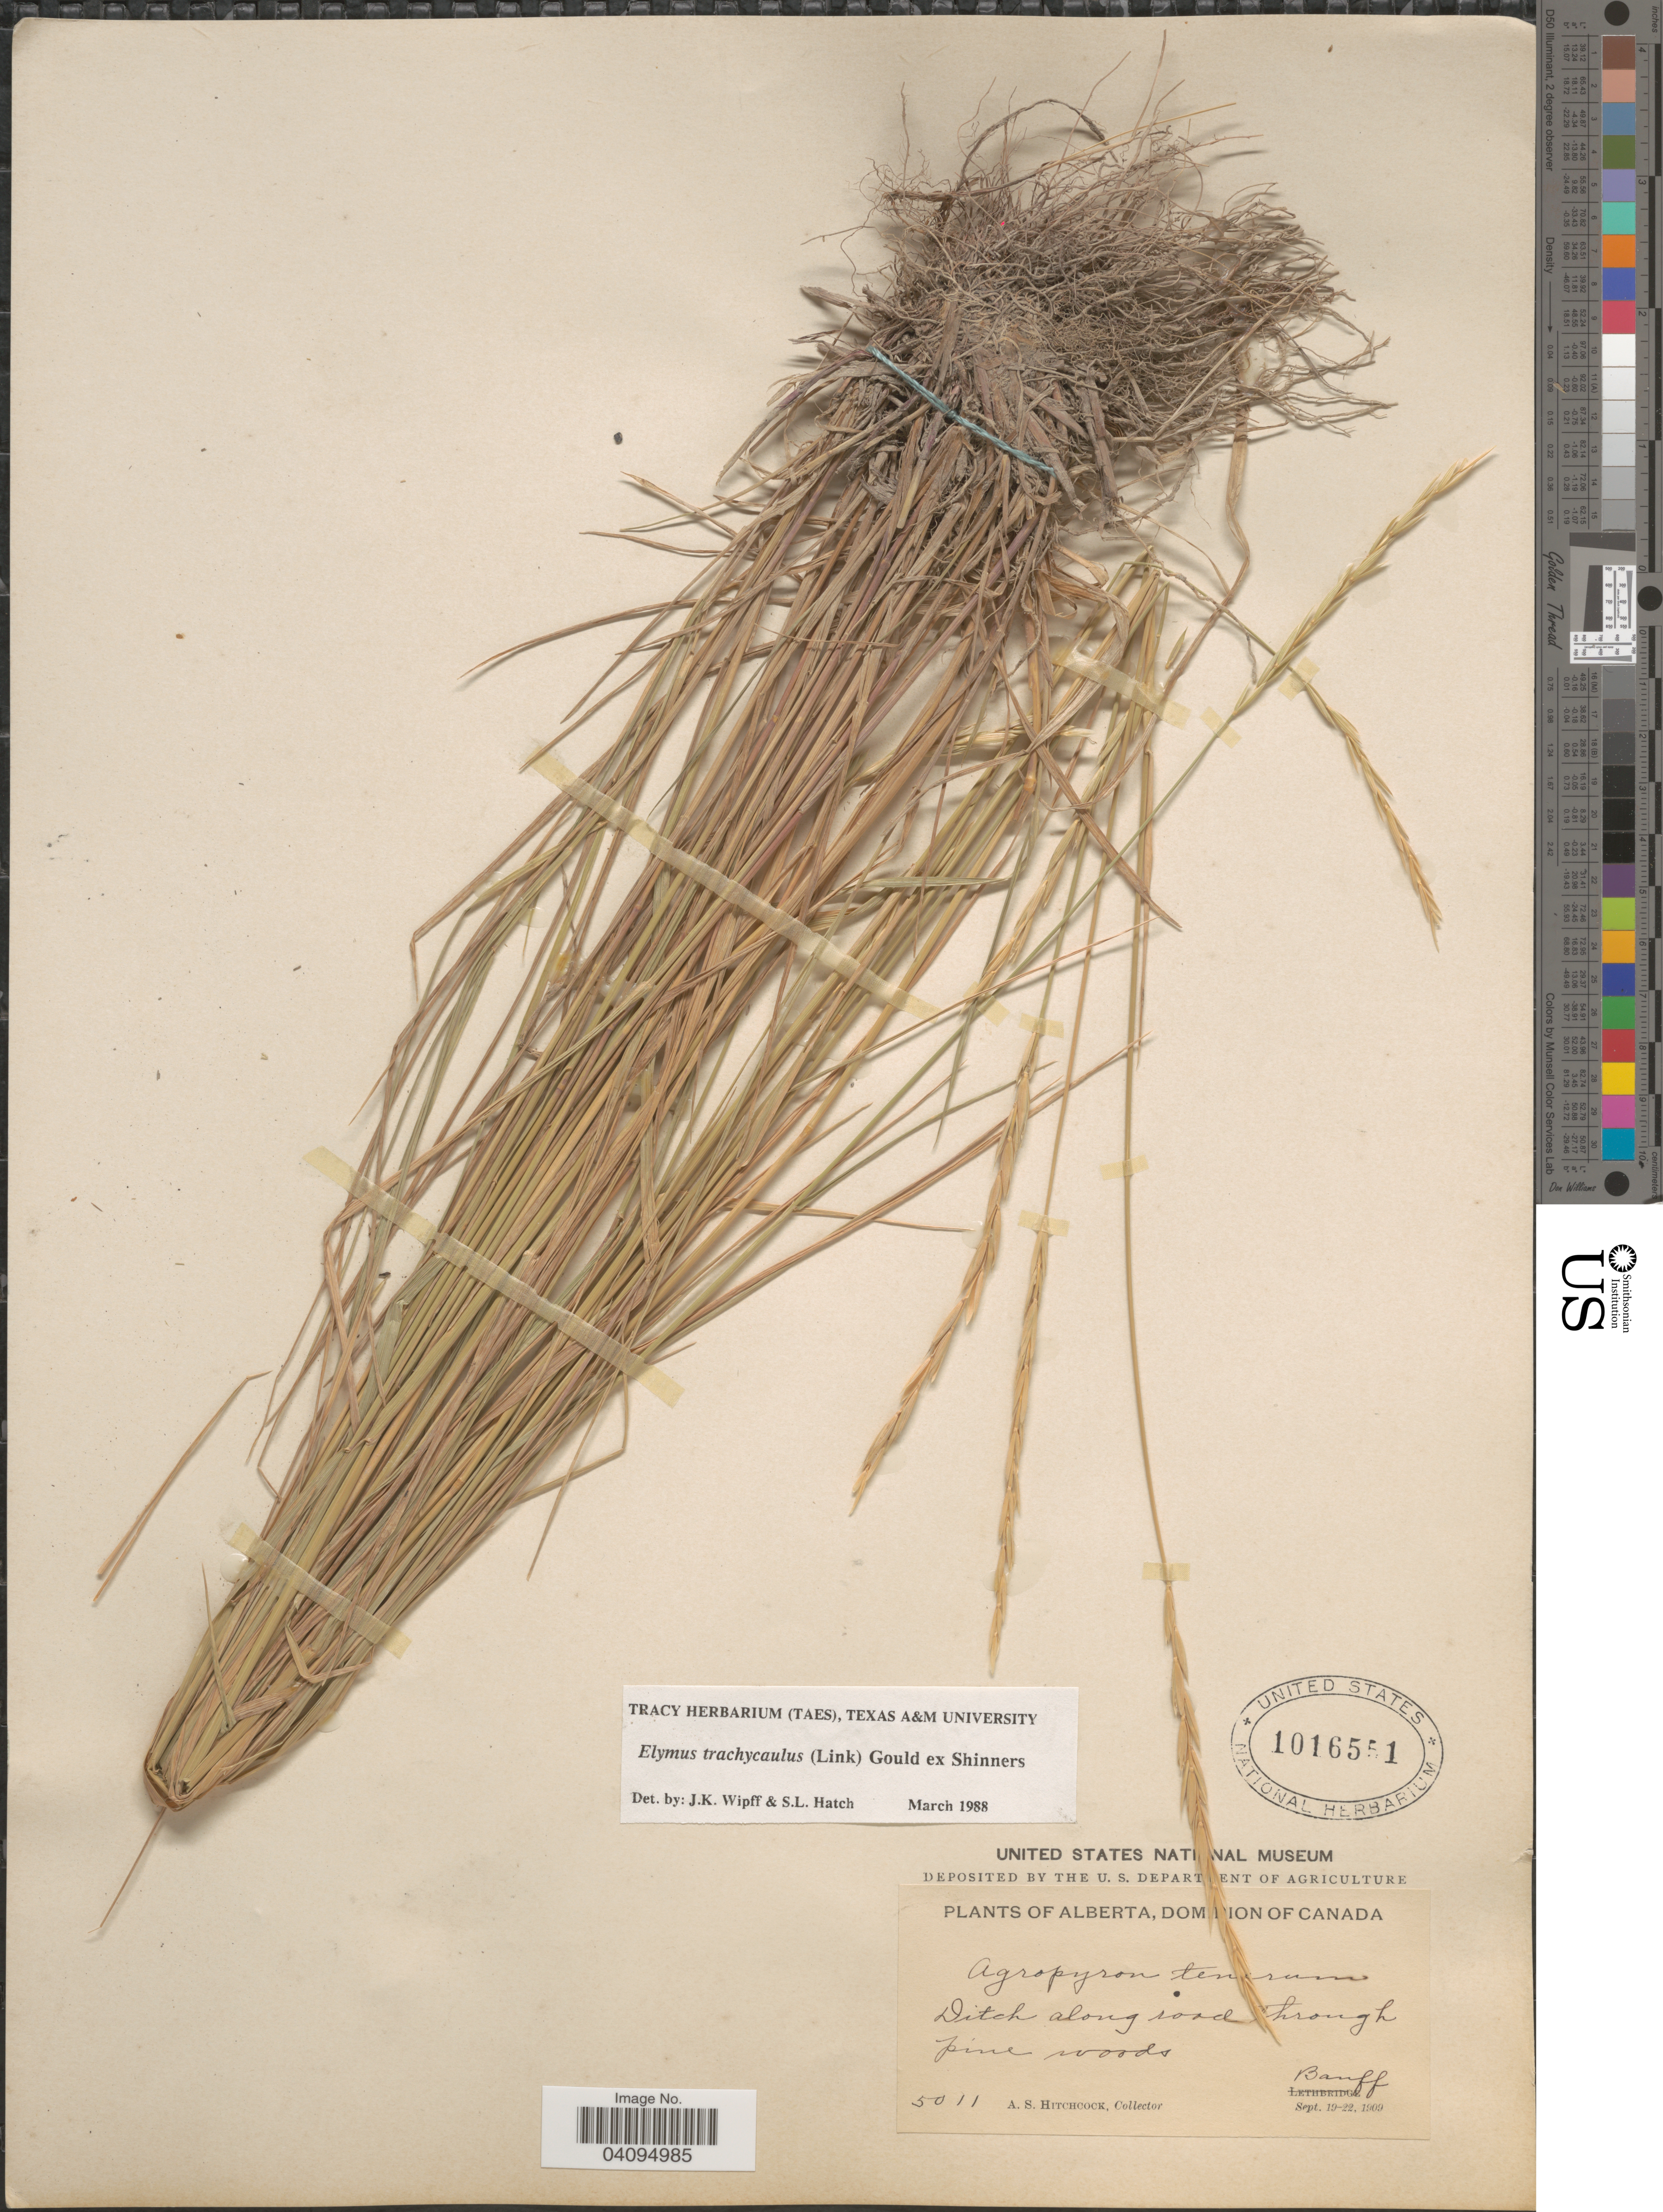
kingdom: Plantae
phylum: Tracheophyta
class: Liliopsida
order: Poales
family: Poaceae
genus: Elymus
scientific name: Elymus trachycaulus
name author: (Link) Gould ex Shinners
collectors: A. S. Hitchcock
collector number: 5011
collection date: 1909-09-19/1909-09-22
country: Canada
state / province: Alberta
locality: Banff.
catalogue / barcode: US 1016551